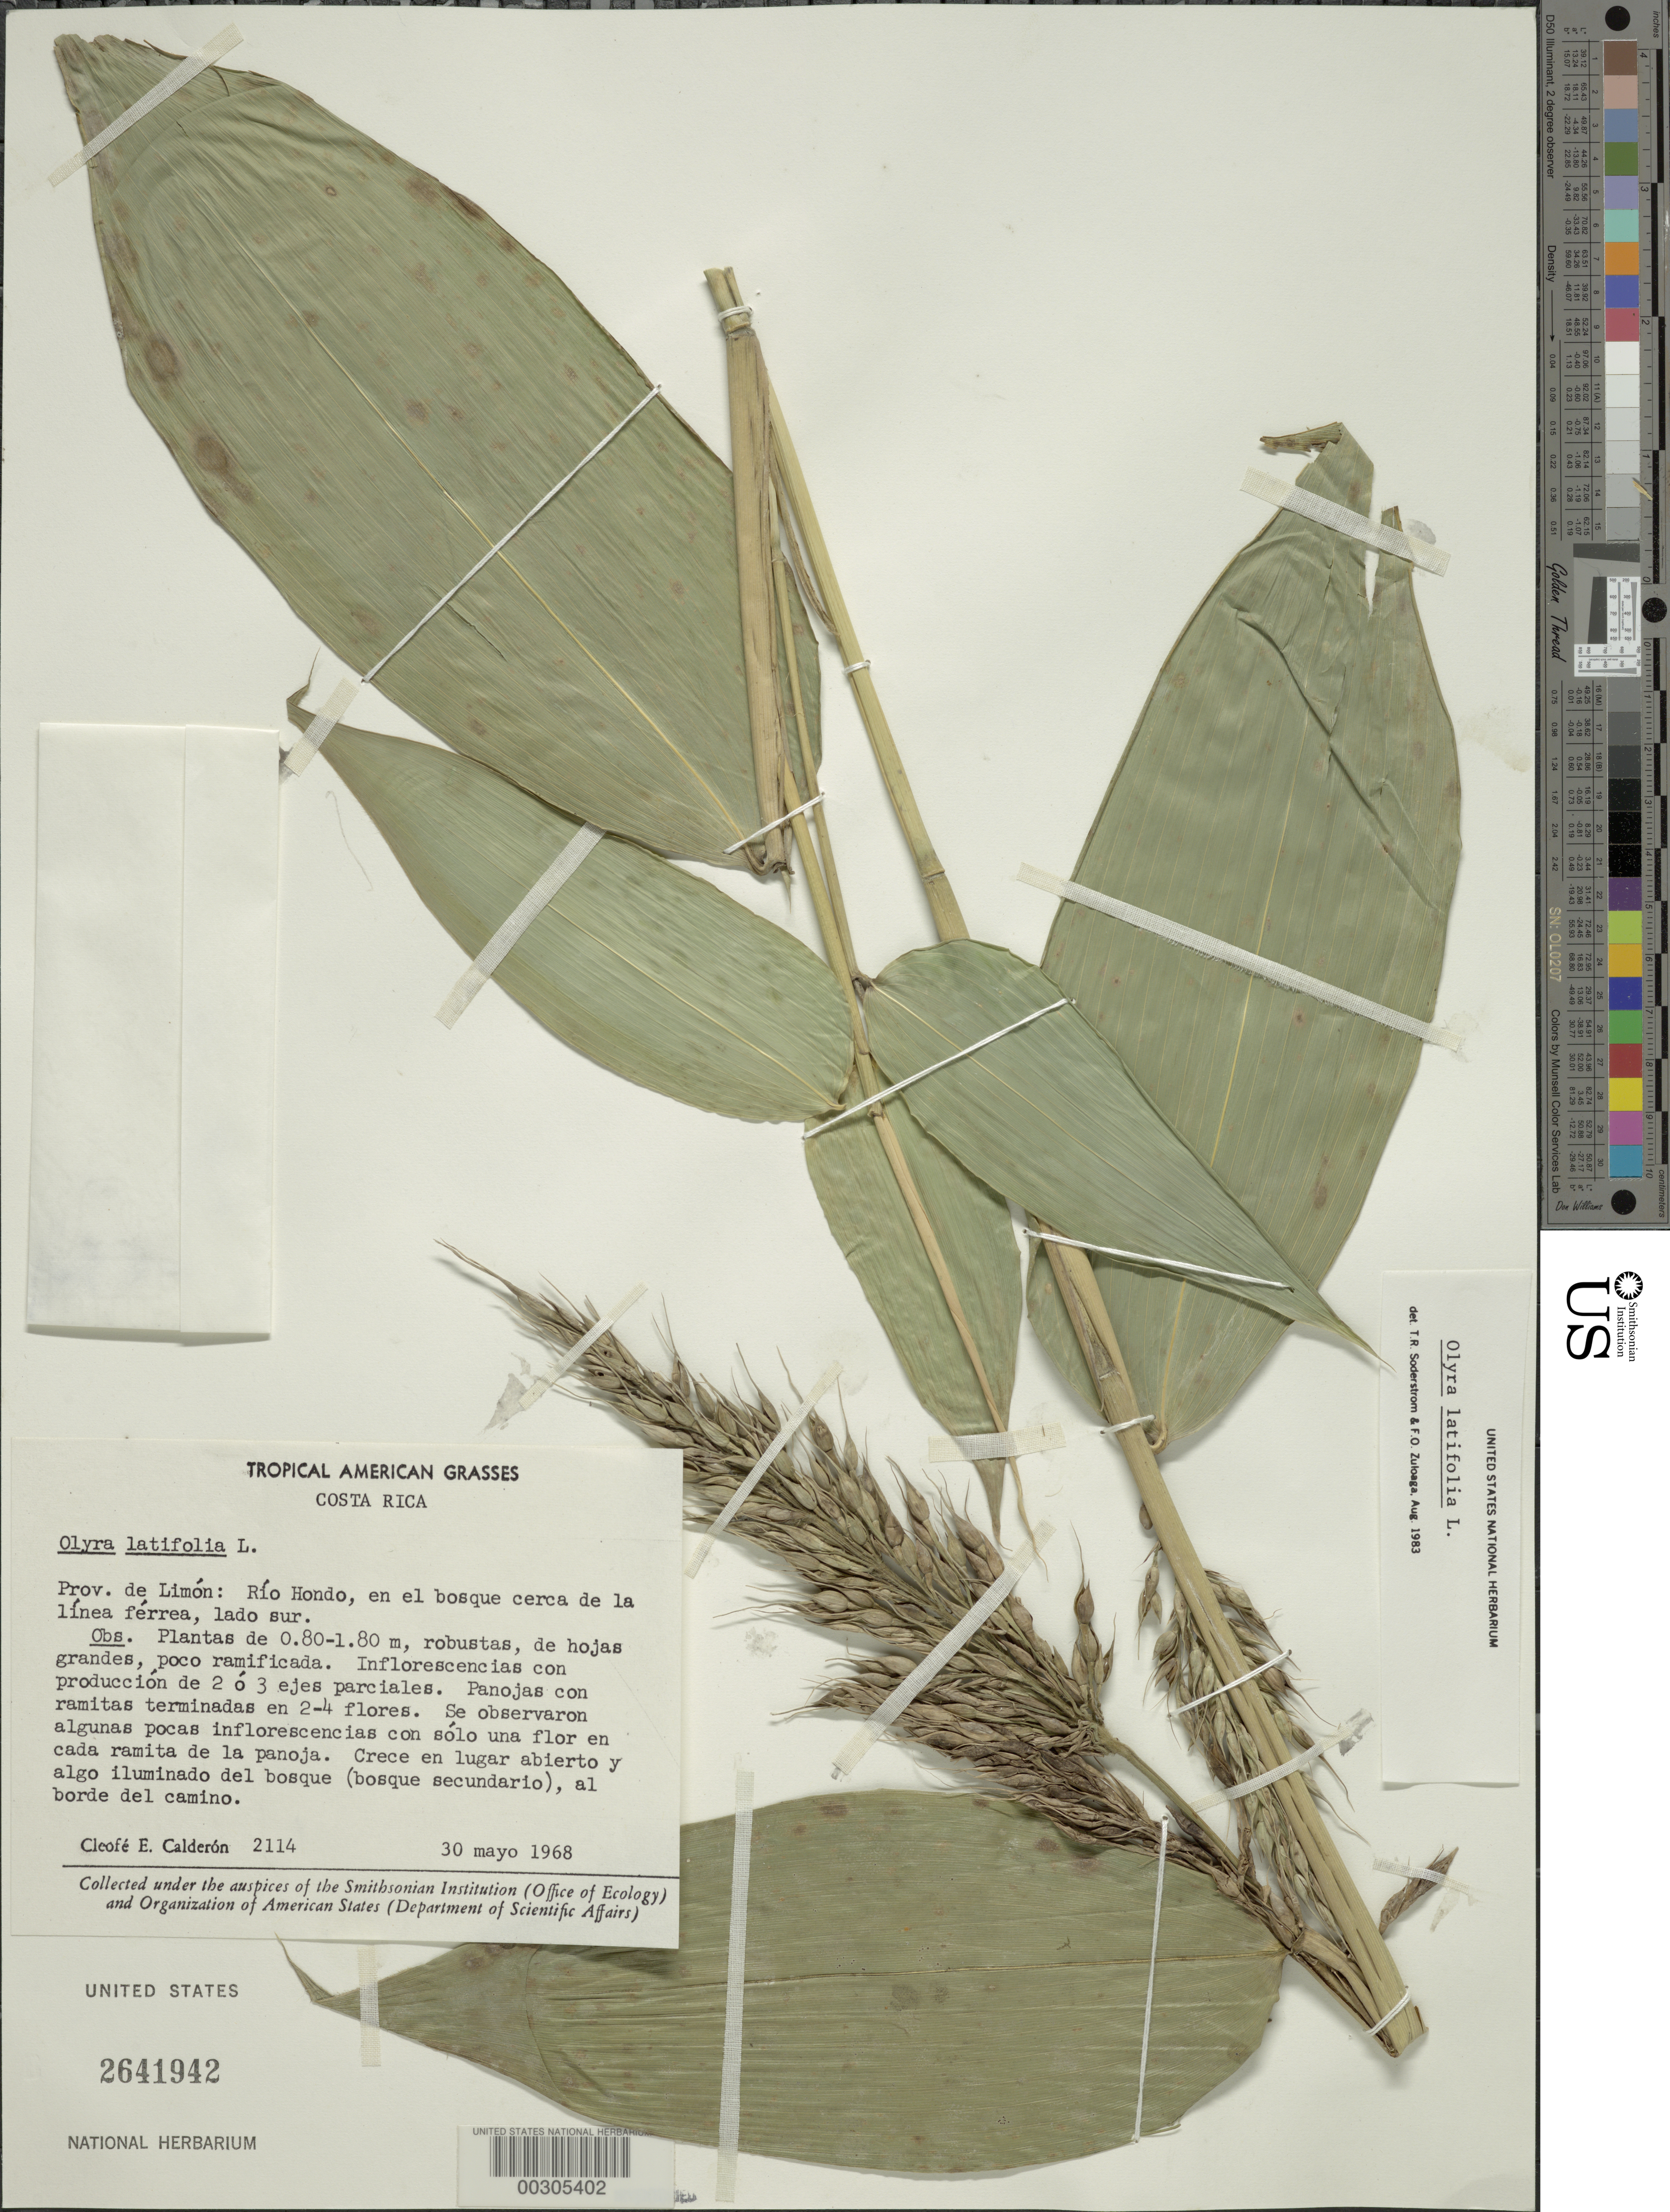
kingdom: Plantae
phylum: Tracheophyta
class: Liliopsida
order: Poales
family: Poaceae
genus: Olyra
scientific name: Olyra latifolia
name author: L.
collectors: C. E. Calderón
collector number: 2114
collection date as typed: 30 May 1968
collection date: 1968-05-30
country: Costa Rica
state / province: Limón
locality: Rio hondo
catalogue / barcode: US 2641942